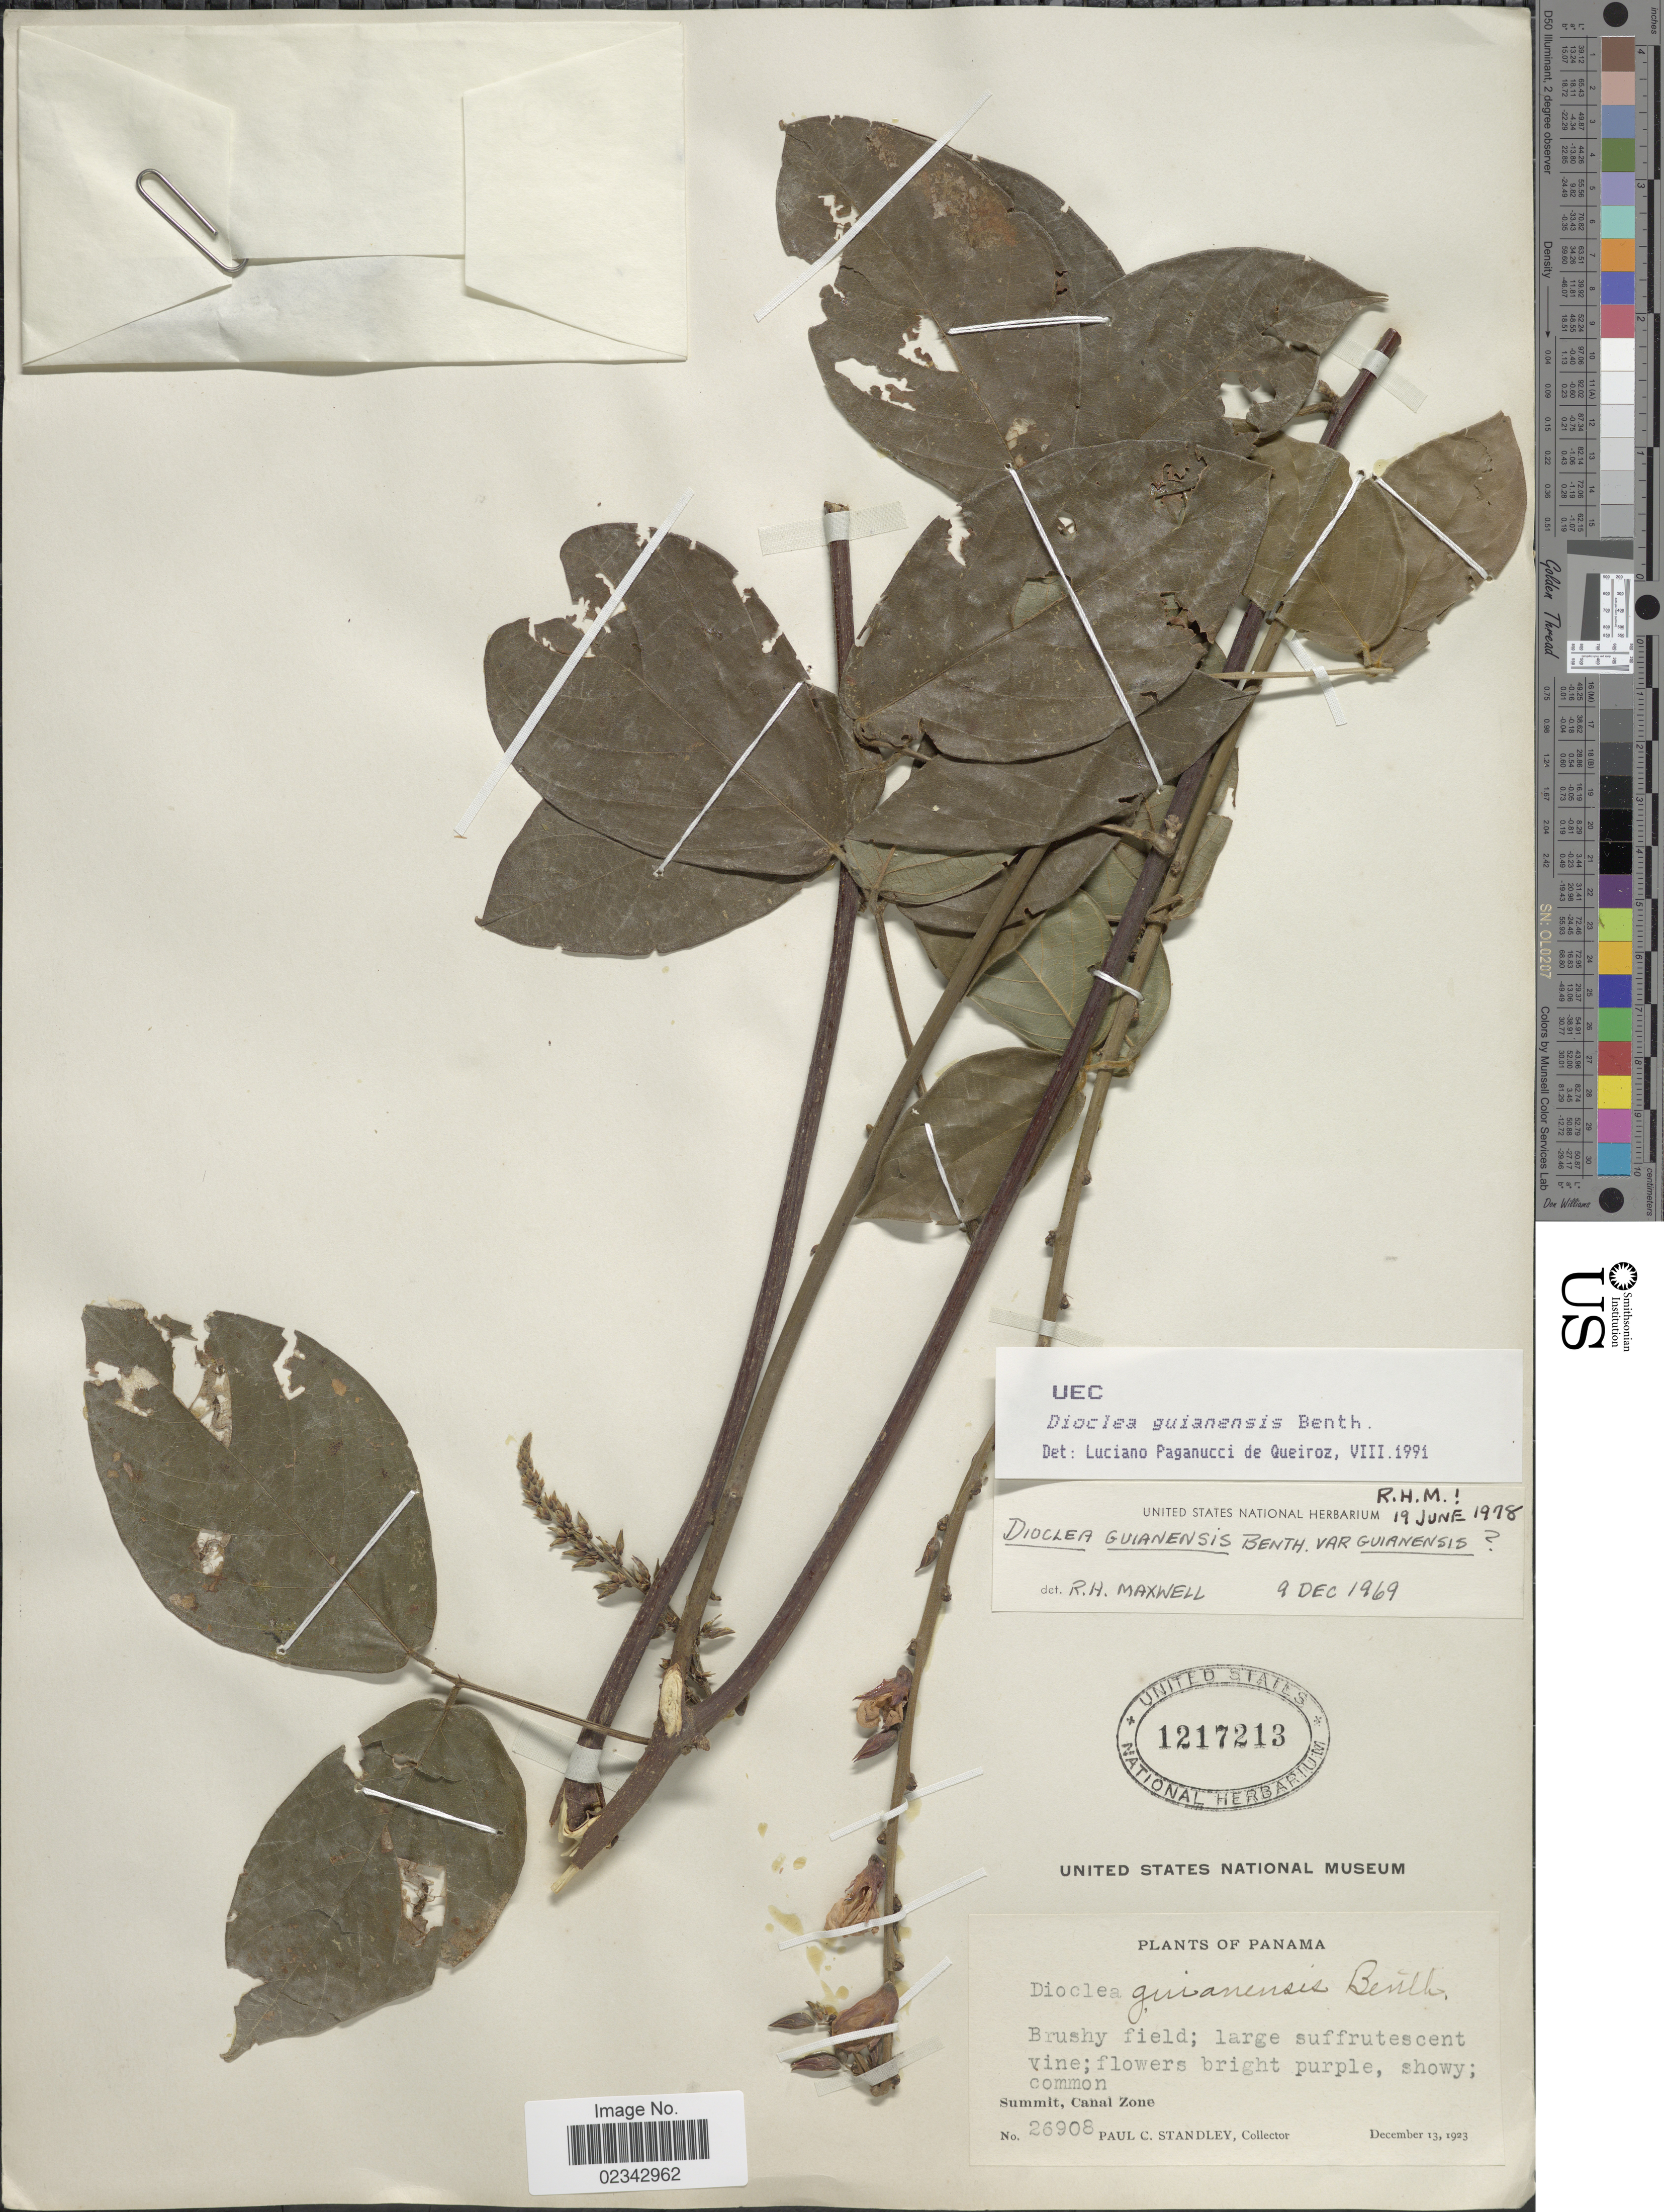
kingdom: Plantae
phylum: Tracheophyta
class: Magnoliopsida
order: Fabales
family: Fabaceae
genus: Dioclea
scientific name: Dioclea guianensis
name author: Benth.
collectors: P. C. Standley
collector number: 26908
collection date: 1923-12-13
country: Panama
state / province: Colón / Panamá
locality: Brushy field; common, Summit, Canal Zone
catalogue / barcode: US 1217213